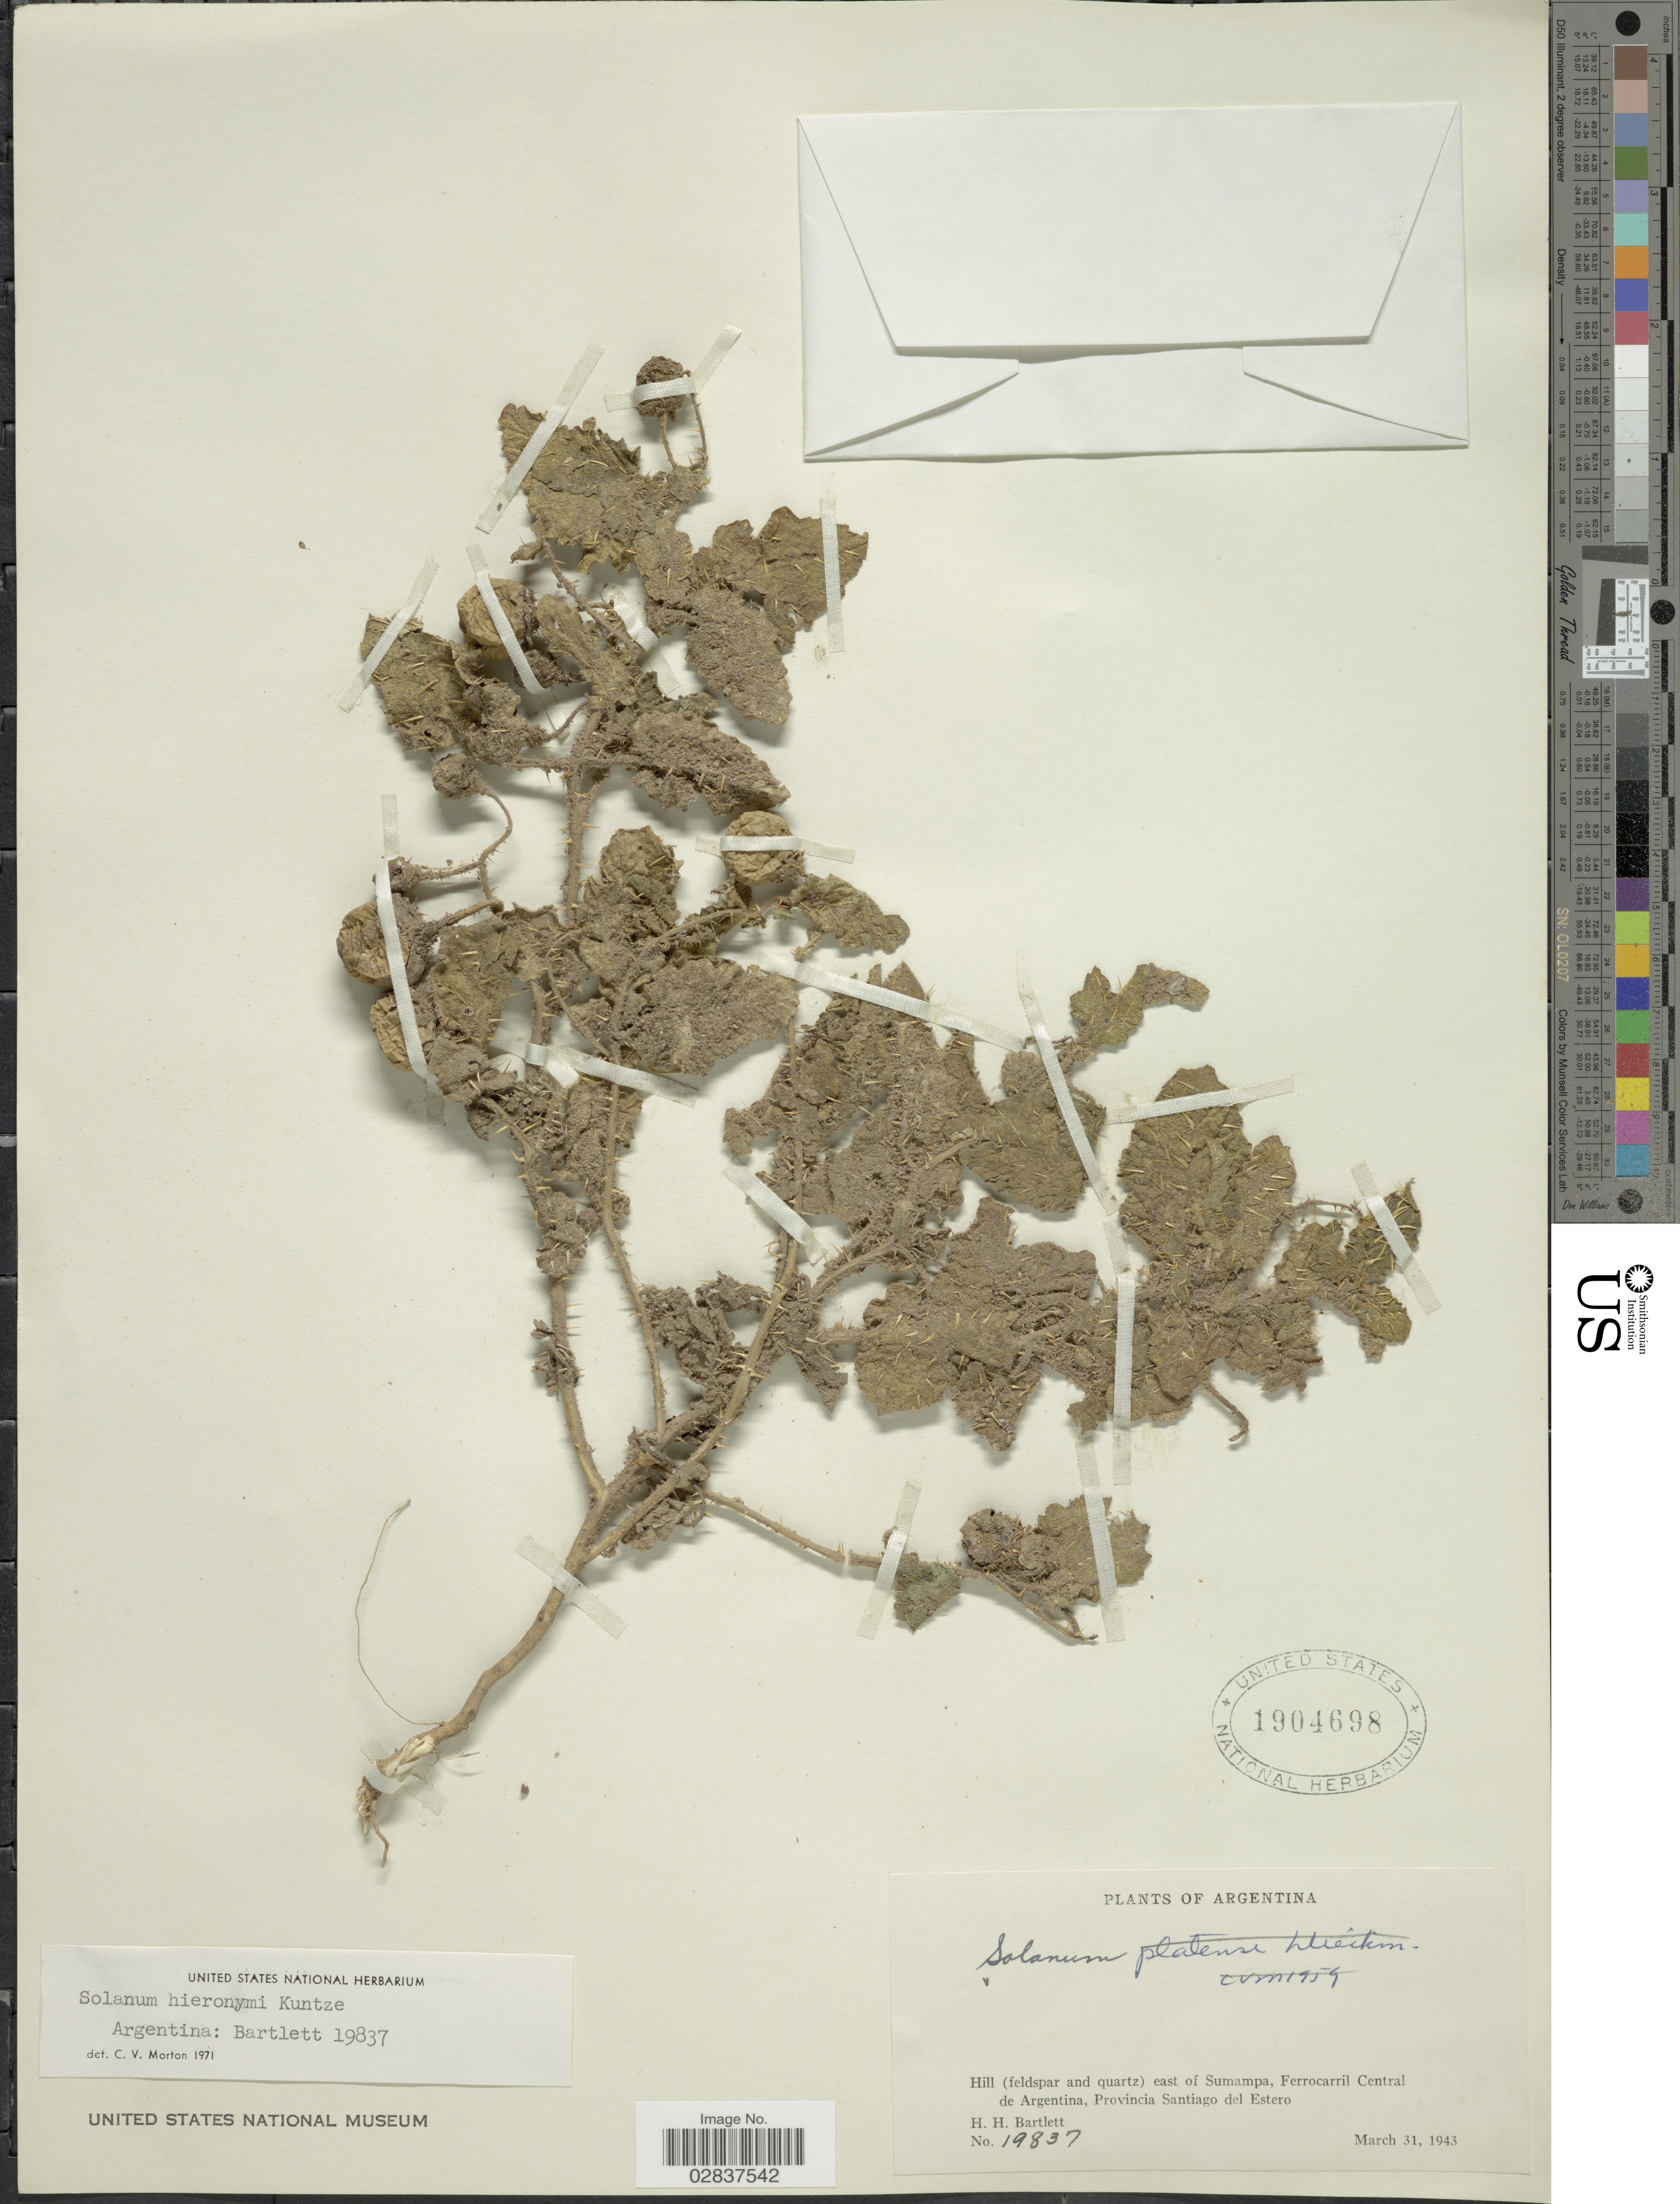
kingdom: Plantae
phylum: Tracheophyta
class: Magnoliopsida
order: Solanales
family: Solanaceae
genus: Solanum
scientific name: Solanum hieronymi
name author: Kuntze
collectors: H. H. Bartlett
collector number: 19837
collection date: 1943-03-31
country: Argentina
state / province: Santiago del Estero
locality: Hill (feldspar and quartz) east of Sumampa, Ferrocarril Central de Argentina.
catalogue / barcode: US 1904698